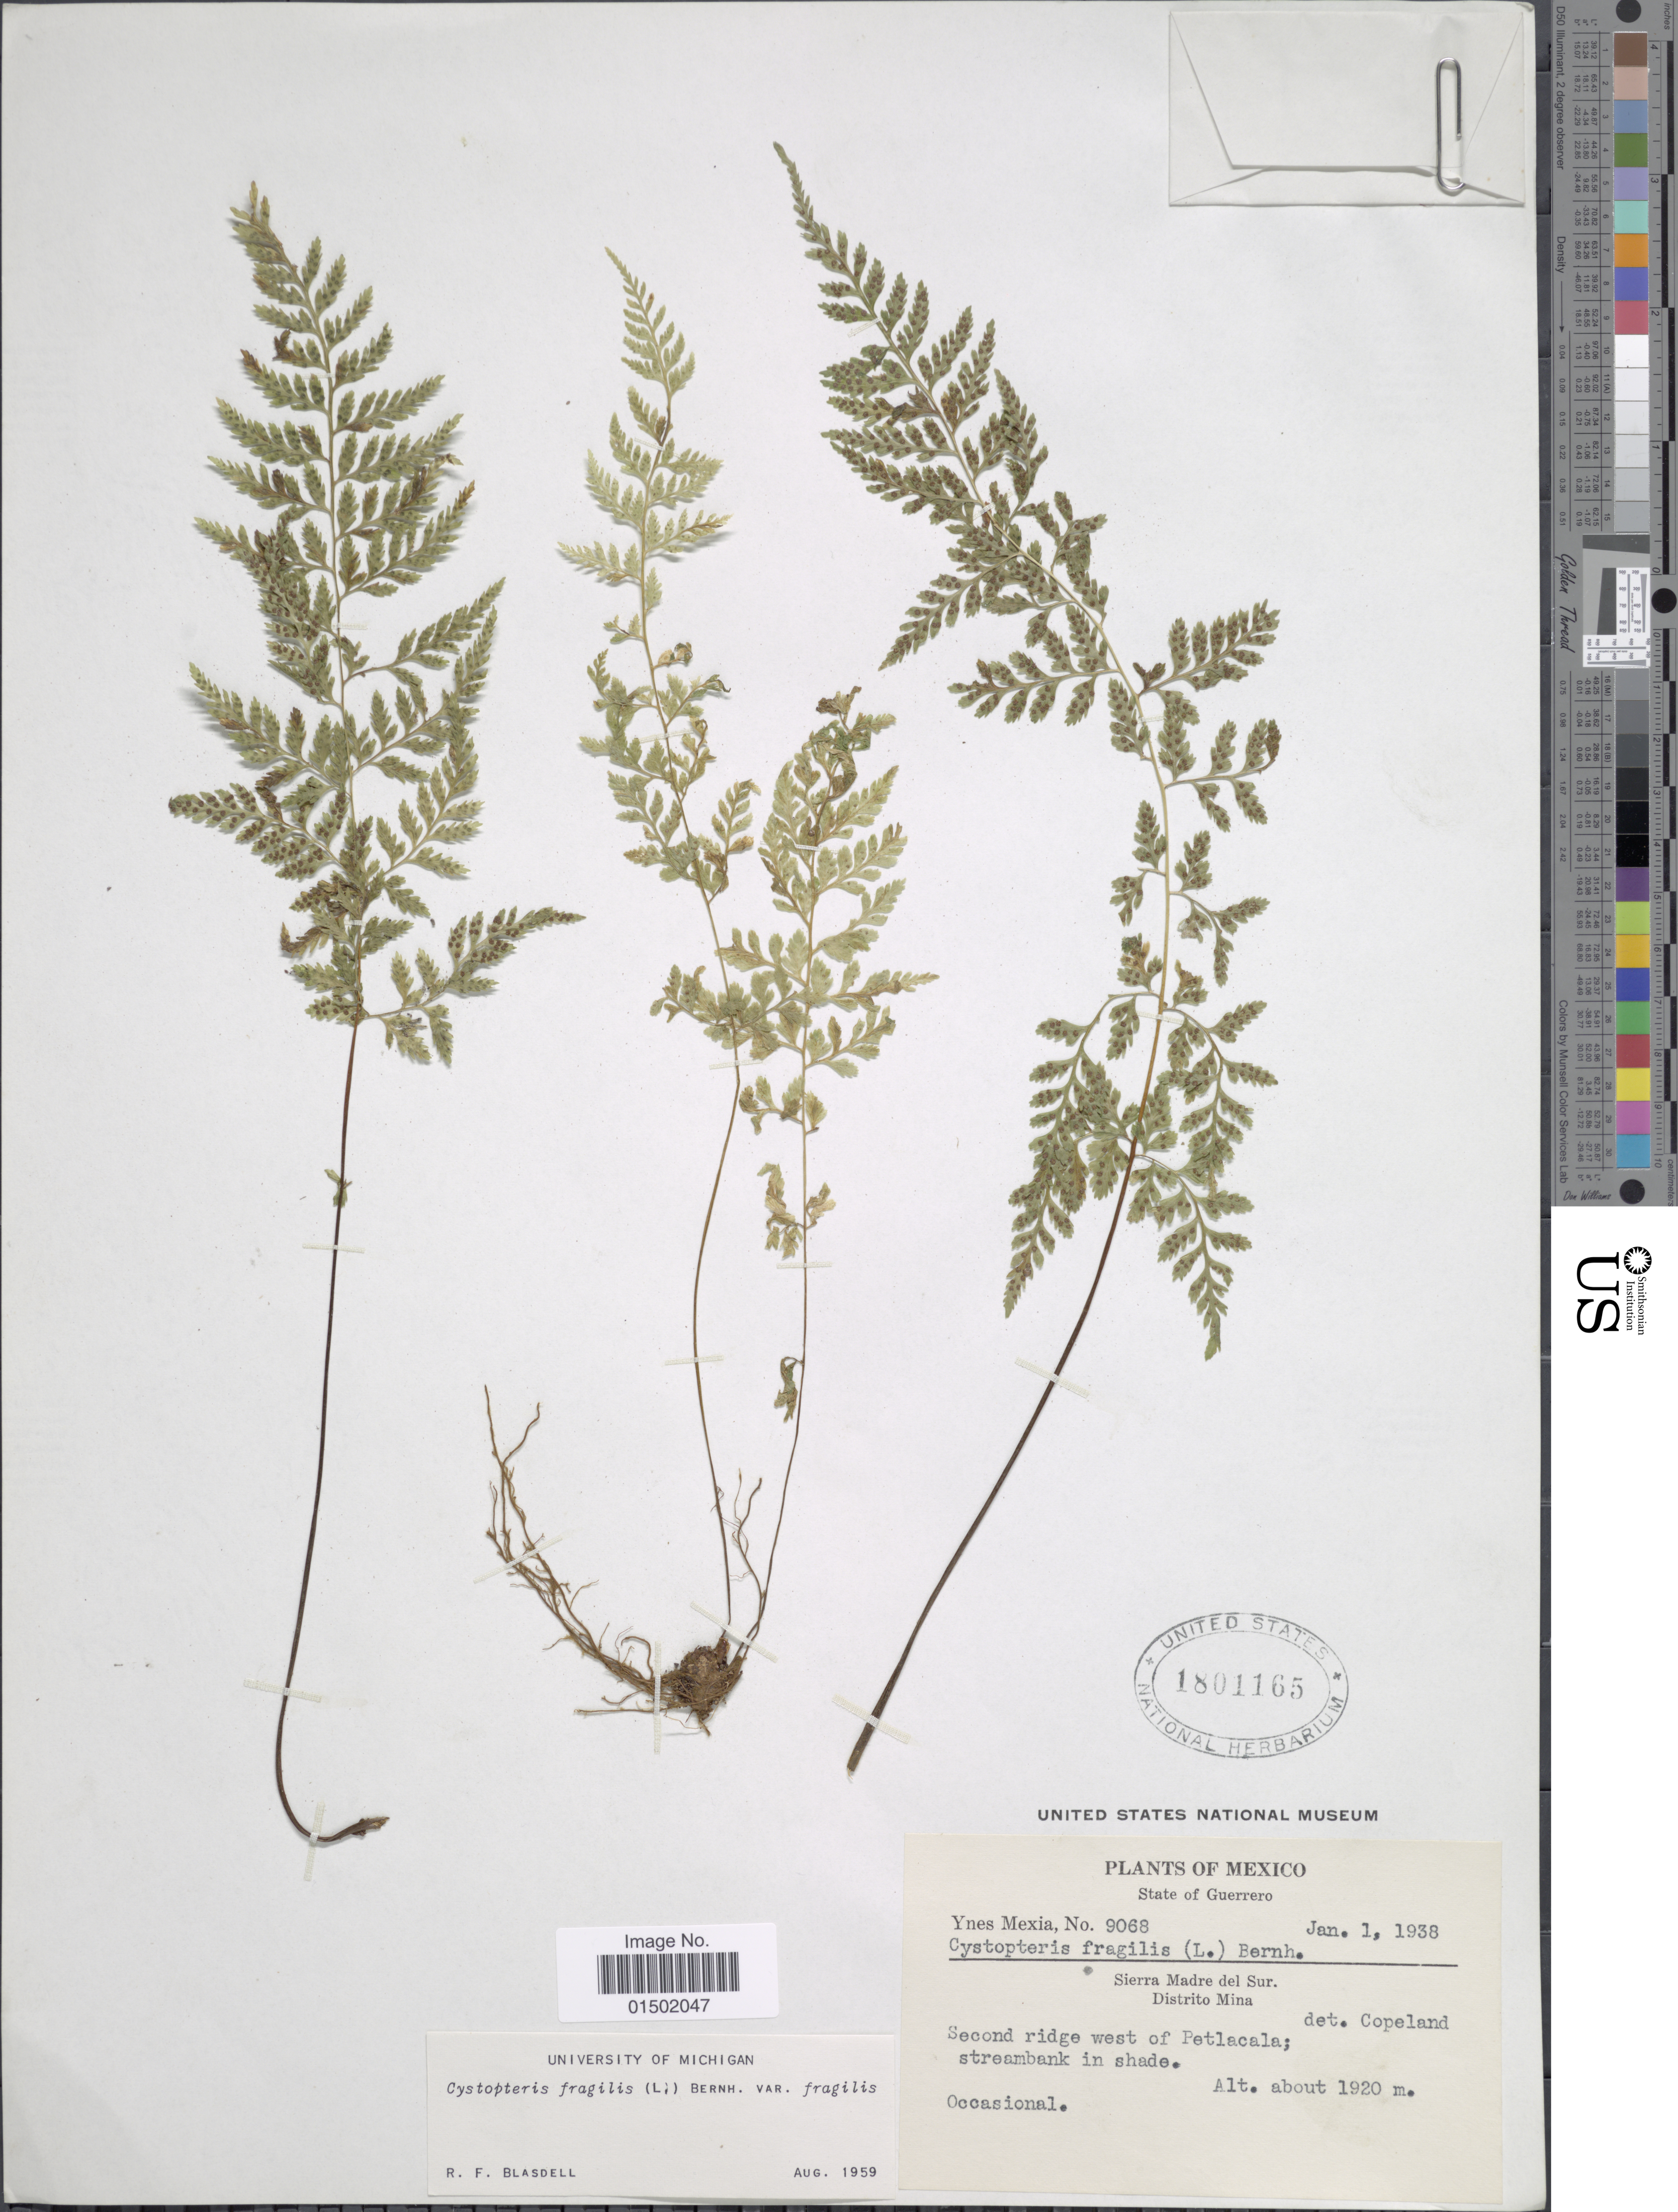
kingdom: Plantae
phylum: Tracheophyta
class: Polypodiopsida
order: Polypodiales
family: Cystopteridaceae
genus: Cystopteris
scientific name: Cystopteris fragilis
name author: (L.) Bernh.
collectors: Y. Mexia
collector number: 9068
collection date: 1938-01-01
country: Mexico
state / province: Guerrero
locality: Sierra Madre del Sur. Distrito Mina. Second ridge west of Petlacala; streambank in shade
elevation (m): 1920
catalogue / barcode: US 1801165